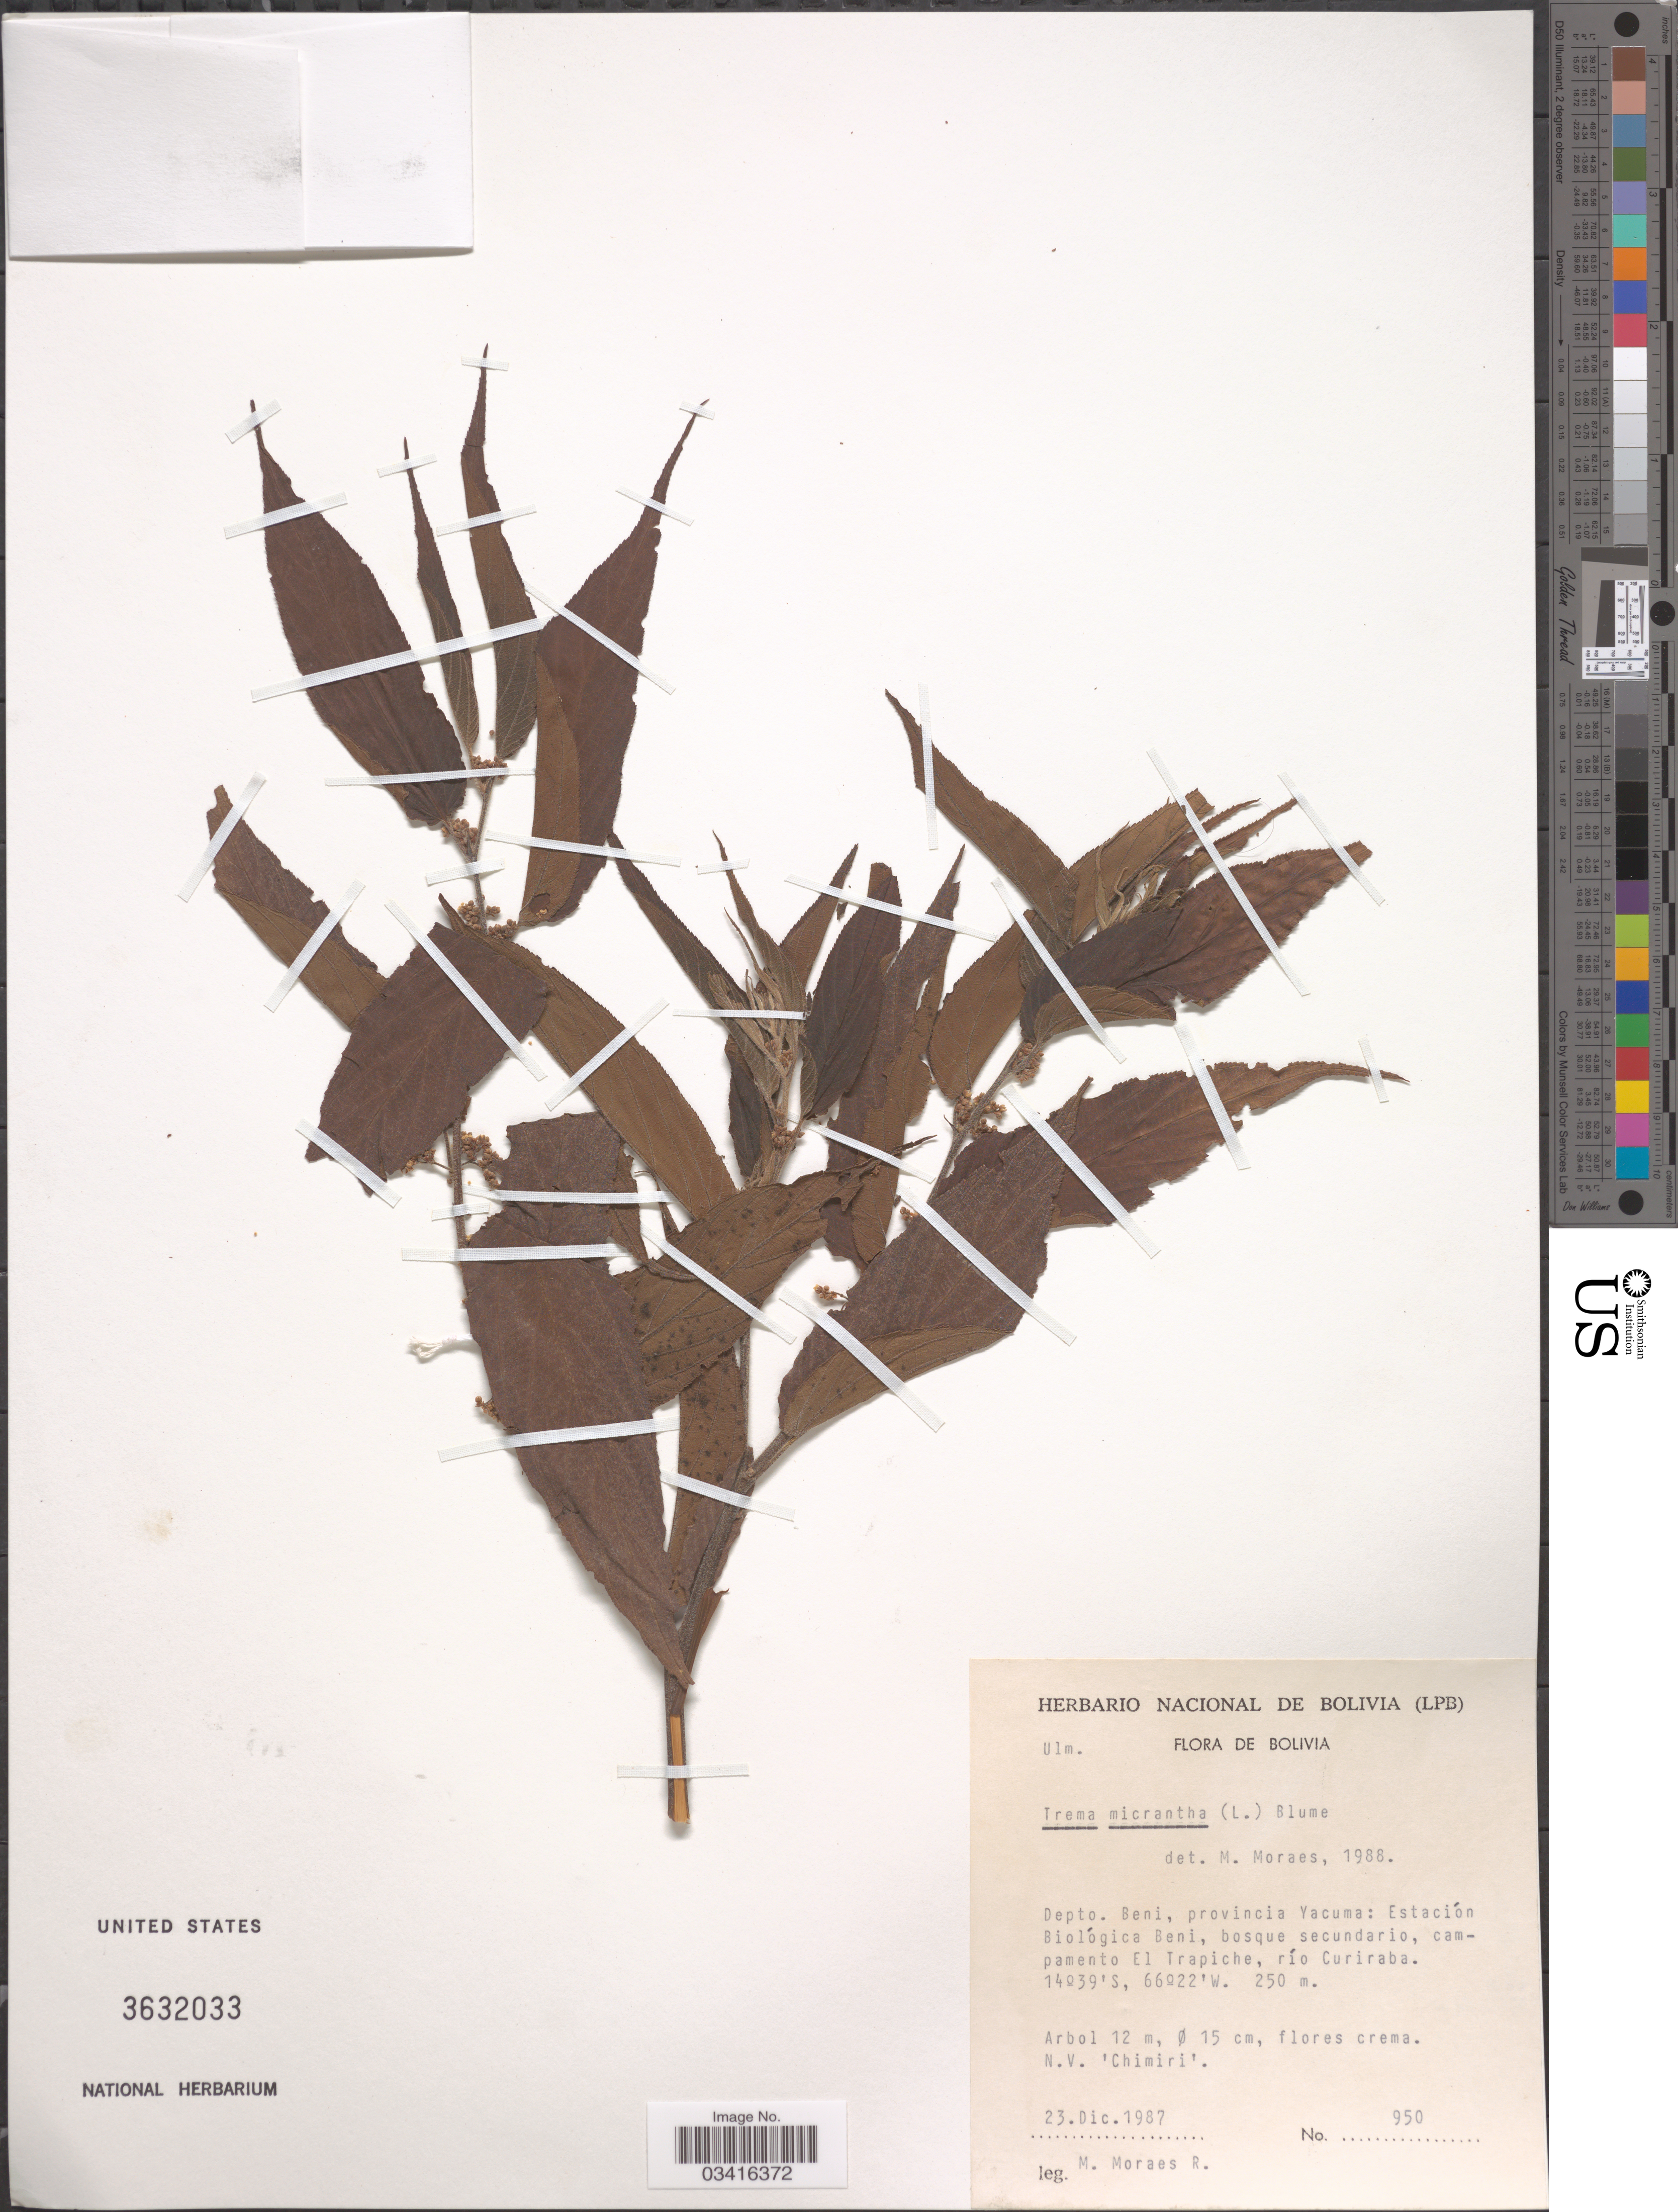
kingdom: Plantae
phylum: Tracheophyta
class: Magnoliopsida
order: Rosales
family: Cannabaceae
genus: Trema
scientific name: Trema micranthum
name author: (L.) Blume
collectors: M. Moraes R.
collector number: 950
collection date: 1987-12-23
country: Bolivia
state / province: Beni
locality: Depto. Beni, provincia Yacuma: Estación Biológica Beni, bosque secundario, campamento El Trapiche, río Curiraba.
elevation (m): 250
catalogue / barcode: US 3632033